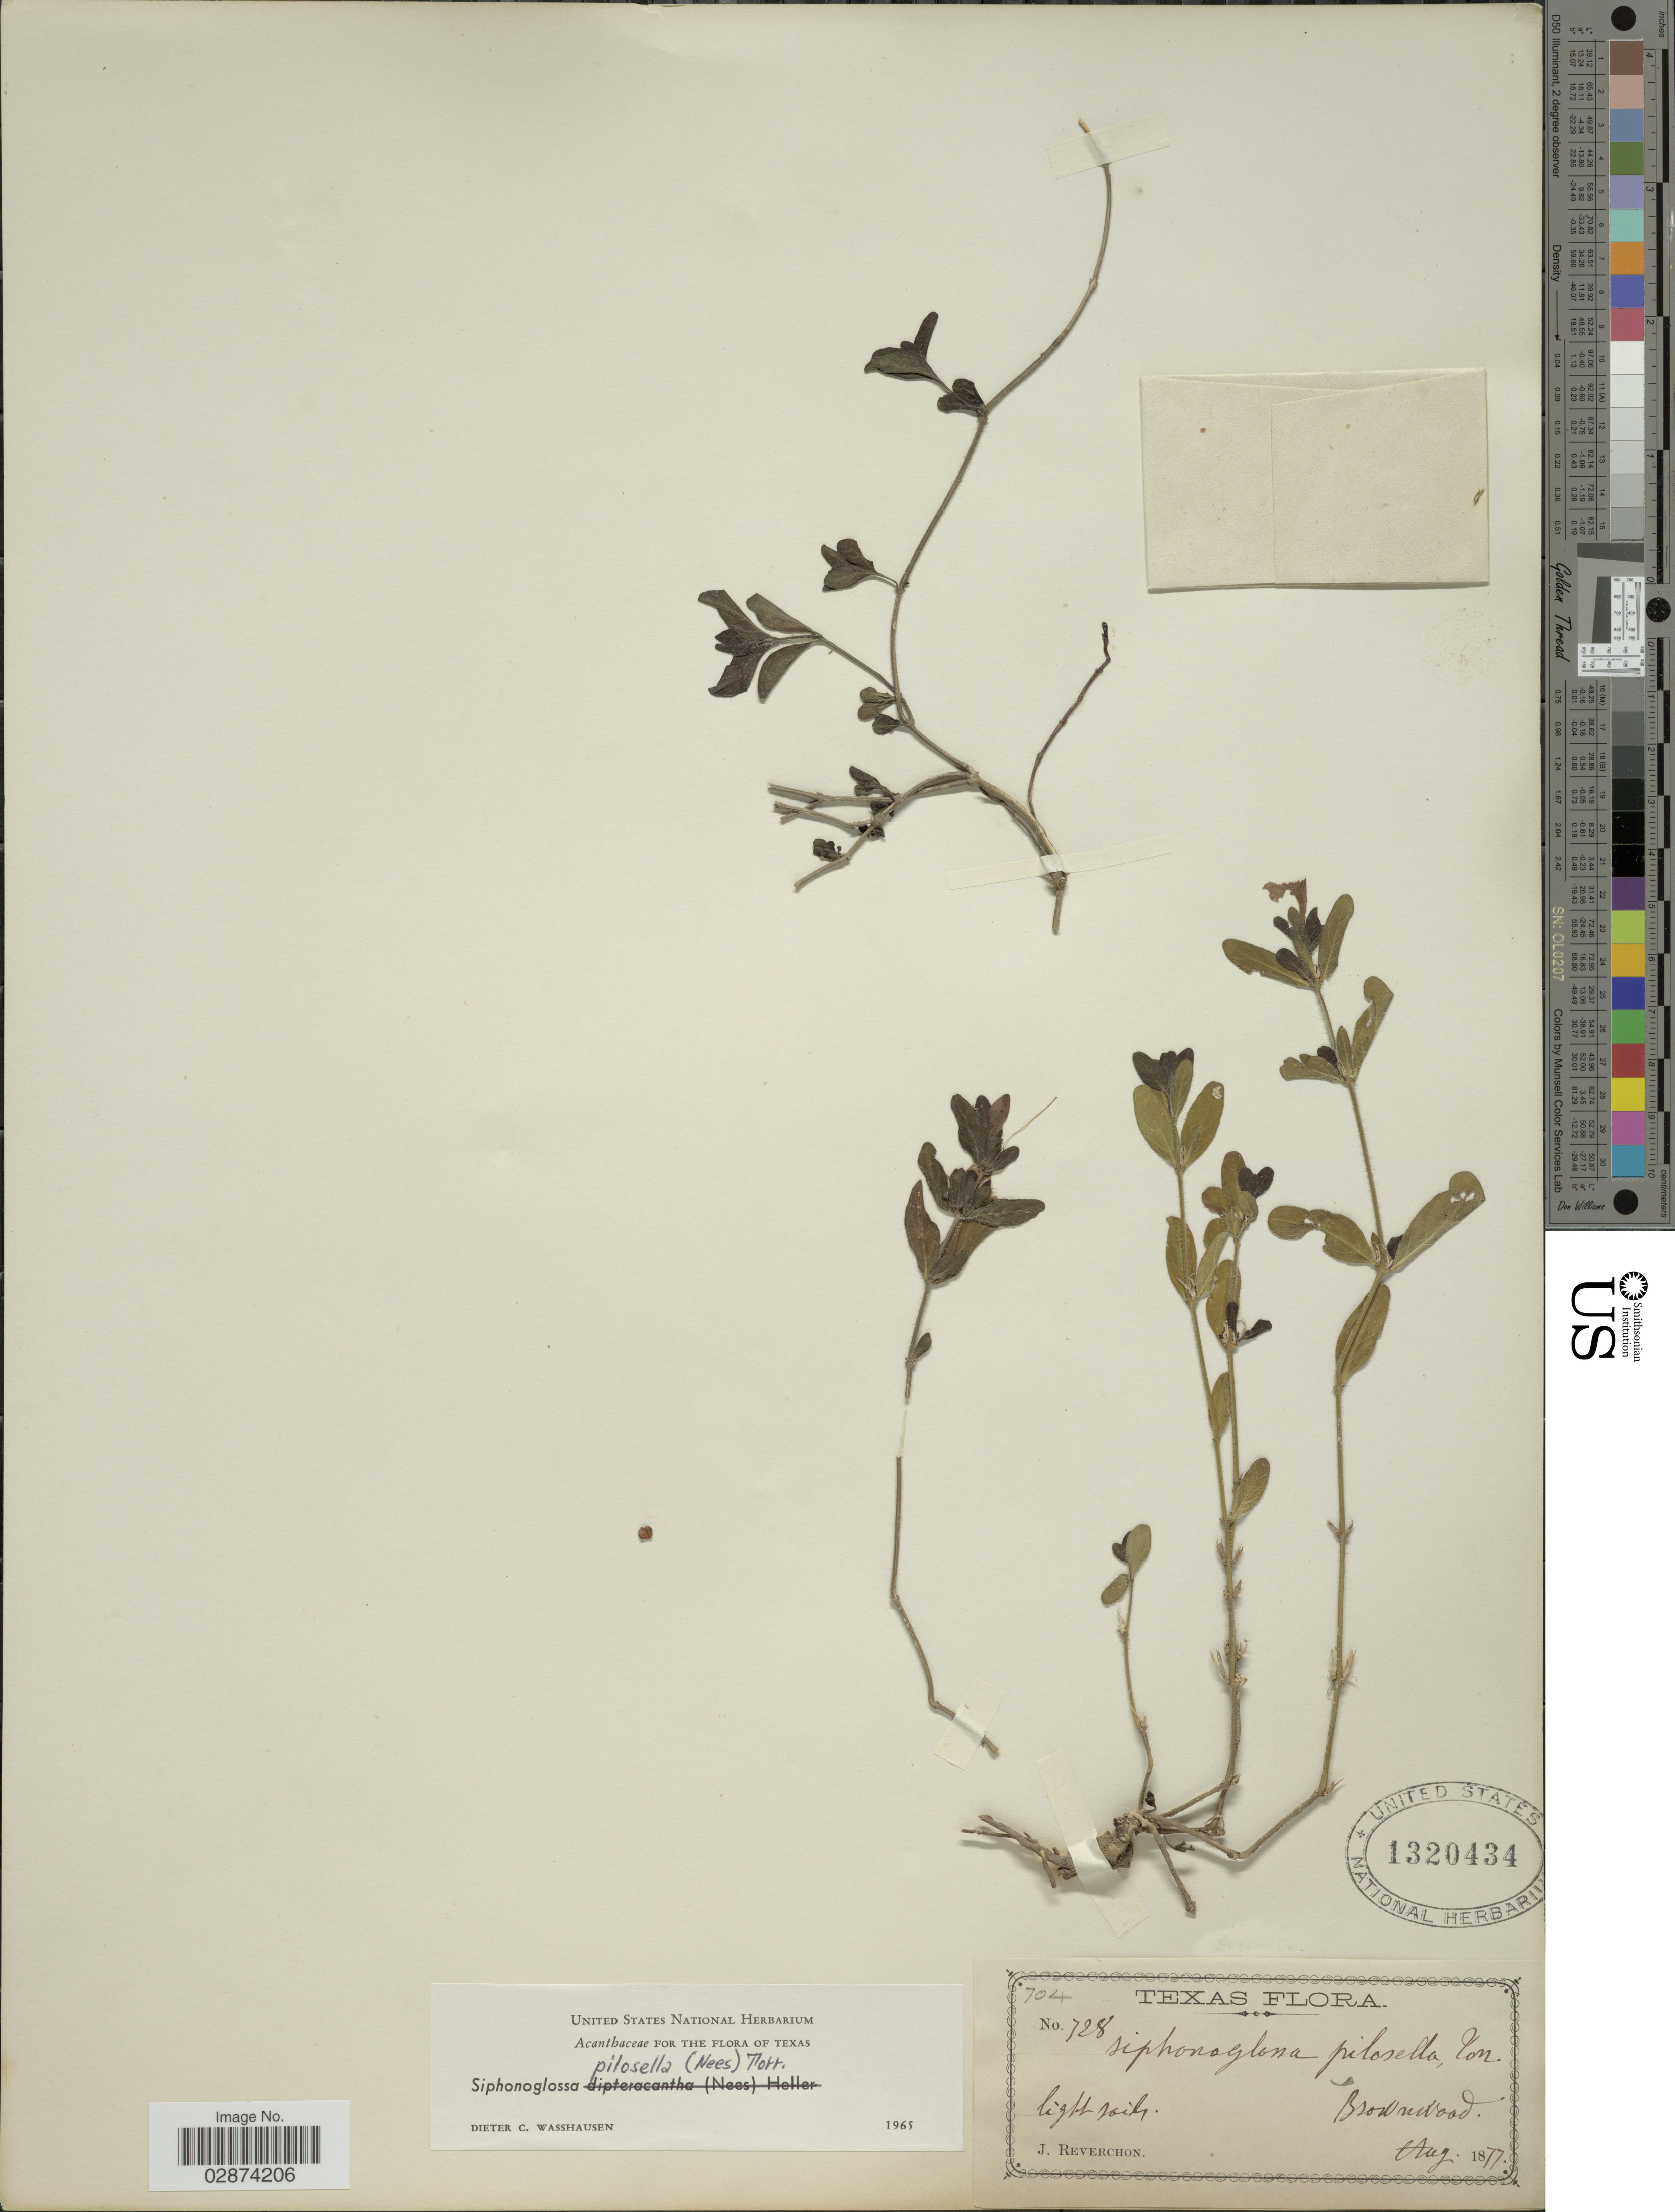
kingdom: Plantae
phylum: Tracheophyta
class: Magnoliopsida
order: Lamiales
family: Acanthaceae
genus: Justicia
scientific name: Justicia pilosella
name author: (Nees) Hilsenb.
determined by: Fisher, Amanda, (LOB), California State University, Long Beach (UNITED STATES)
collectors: J. Reverchon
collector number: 728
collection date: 1877-08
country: United States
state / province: Texas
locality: Brownwood.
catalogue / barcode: US 1320434